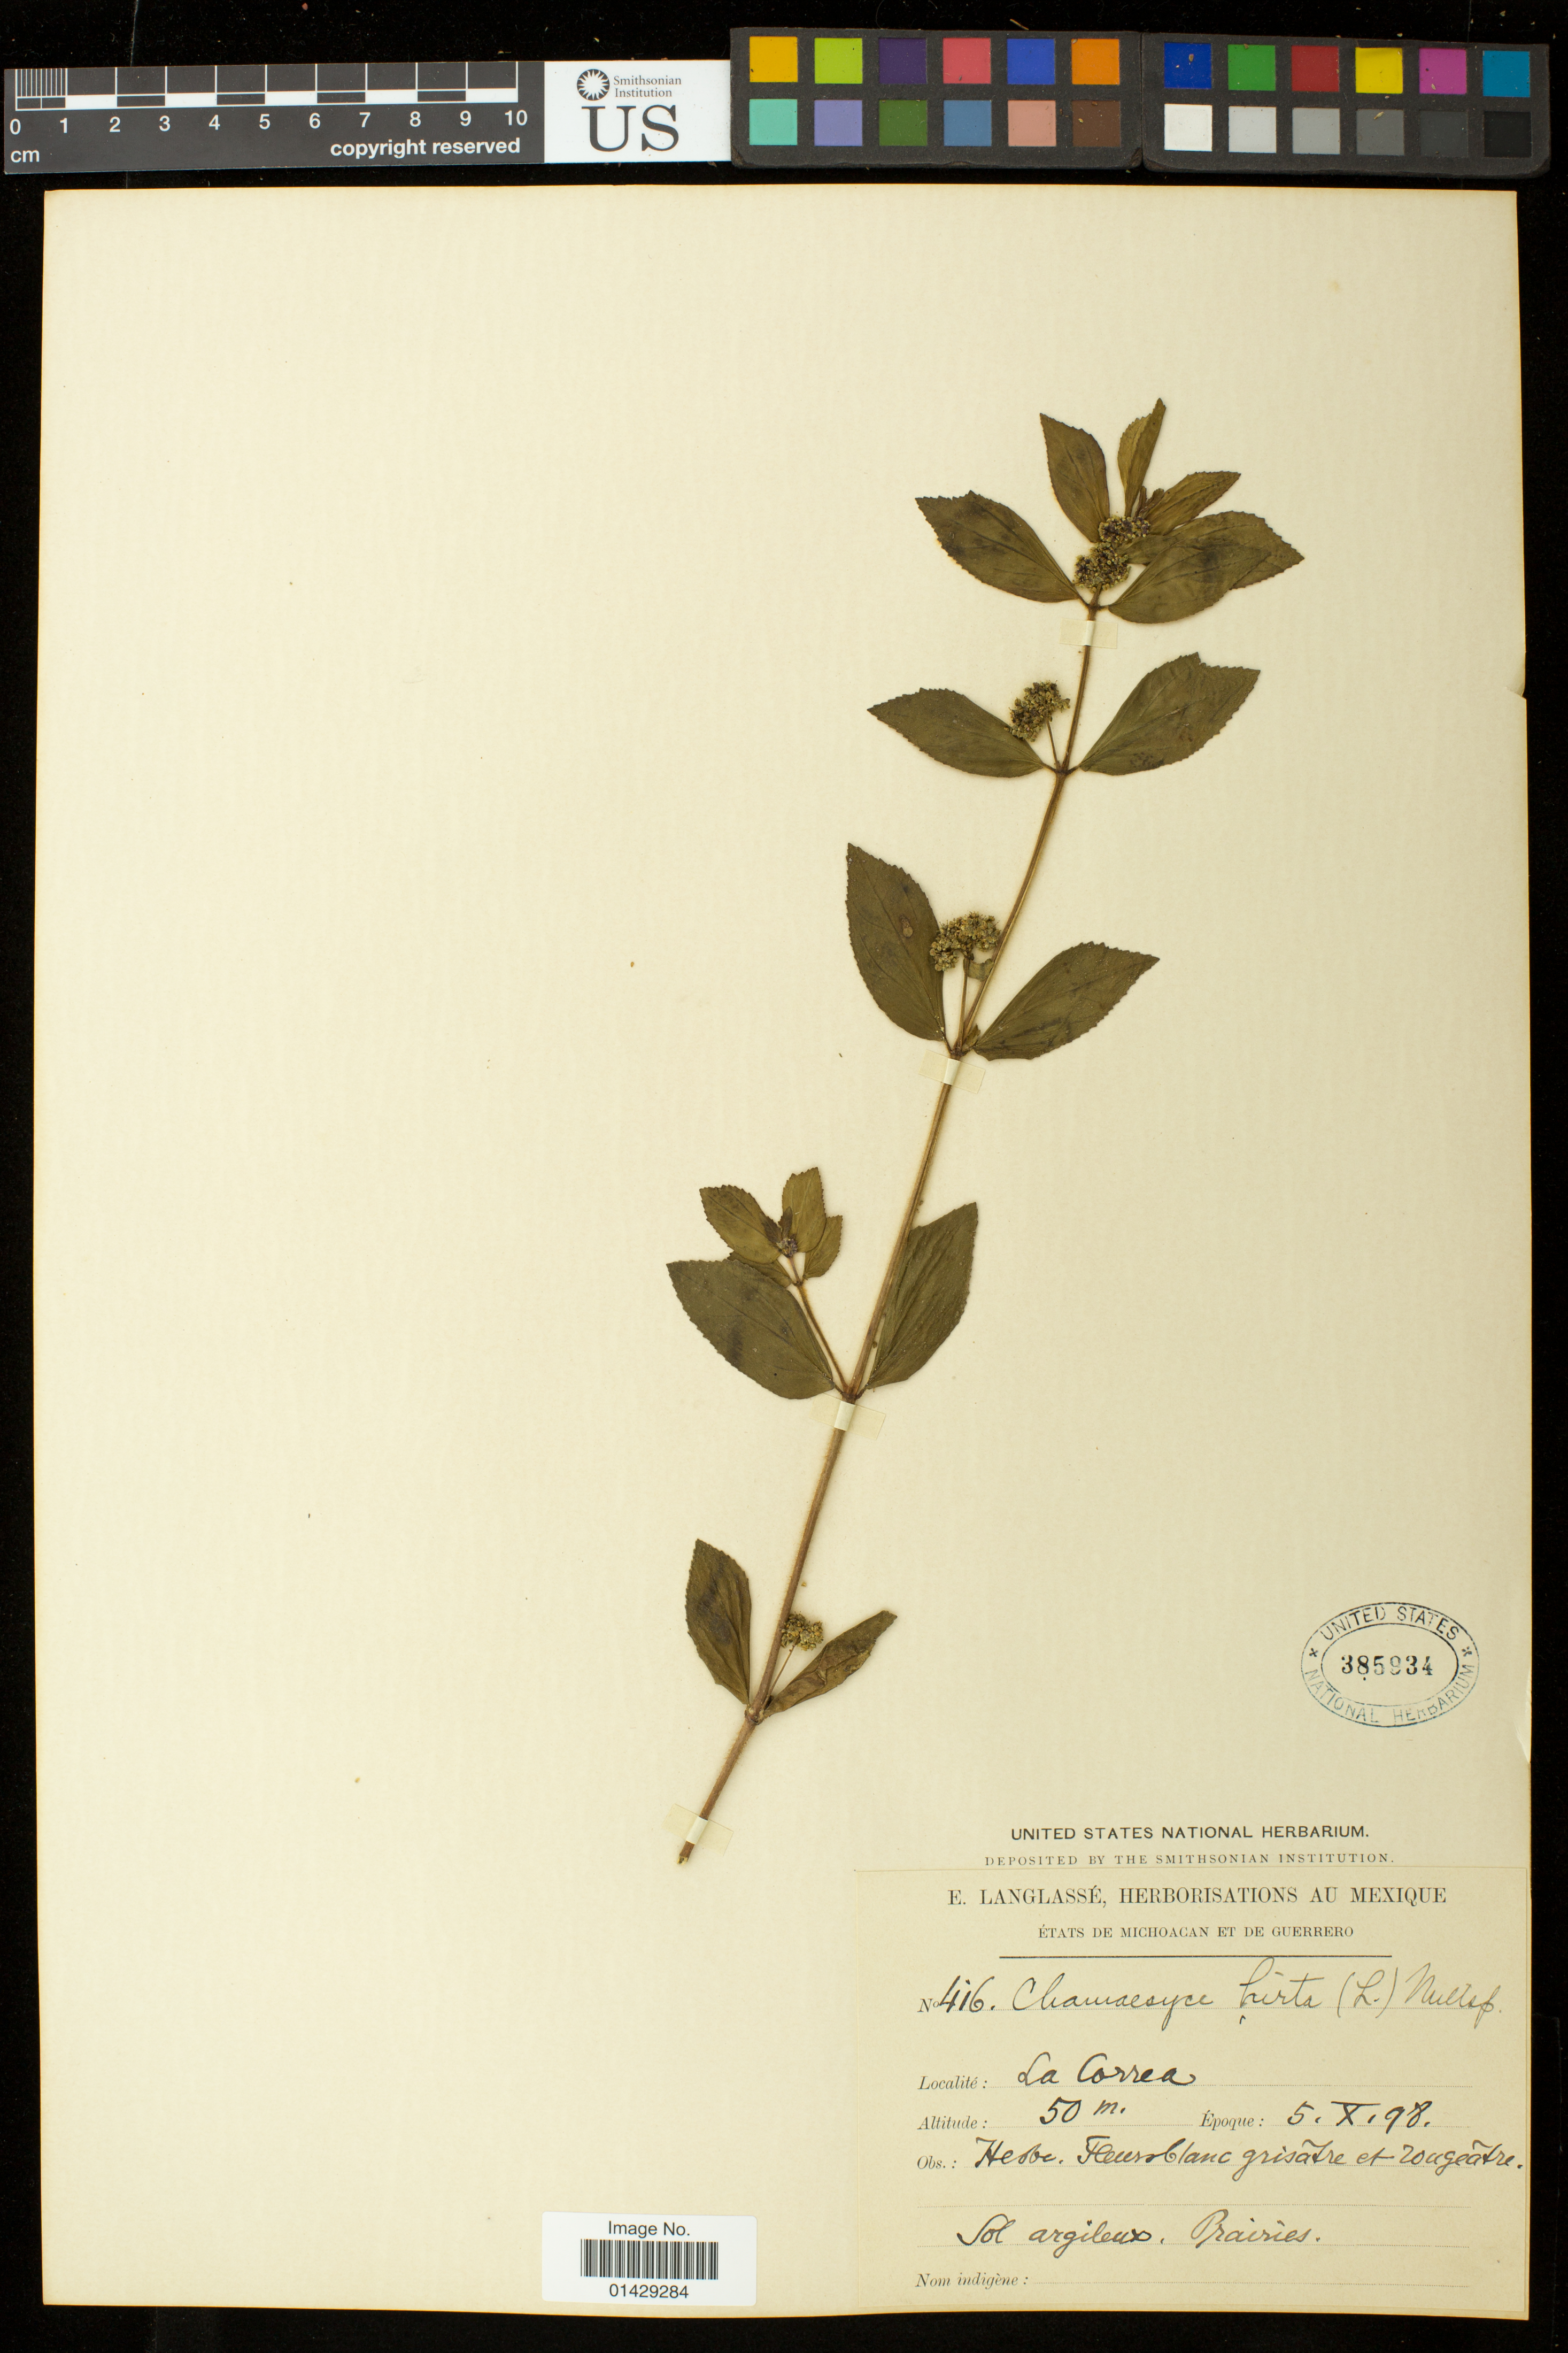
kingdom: Plantae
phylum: Tracheophyta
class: Magnoliopsida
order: Malpighiales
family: Euphorbiaceae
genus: Euphorbia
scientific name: Euphorbia hirta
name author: L.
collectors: E. Langlassé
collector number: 416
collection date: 1898-10-05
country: Mexico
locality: Etats de Michoacan et de Guerrero; La Correa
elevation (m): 50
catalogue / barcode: US 385934